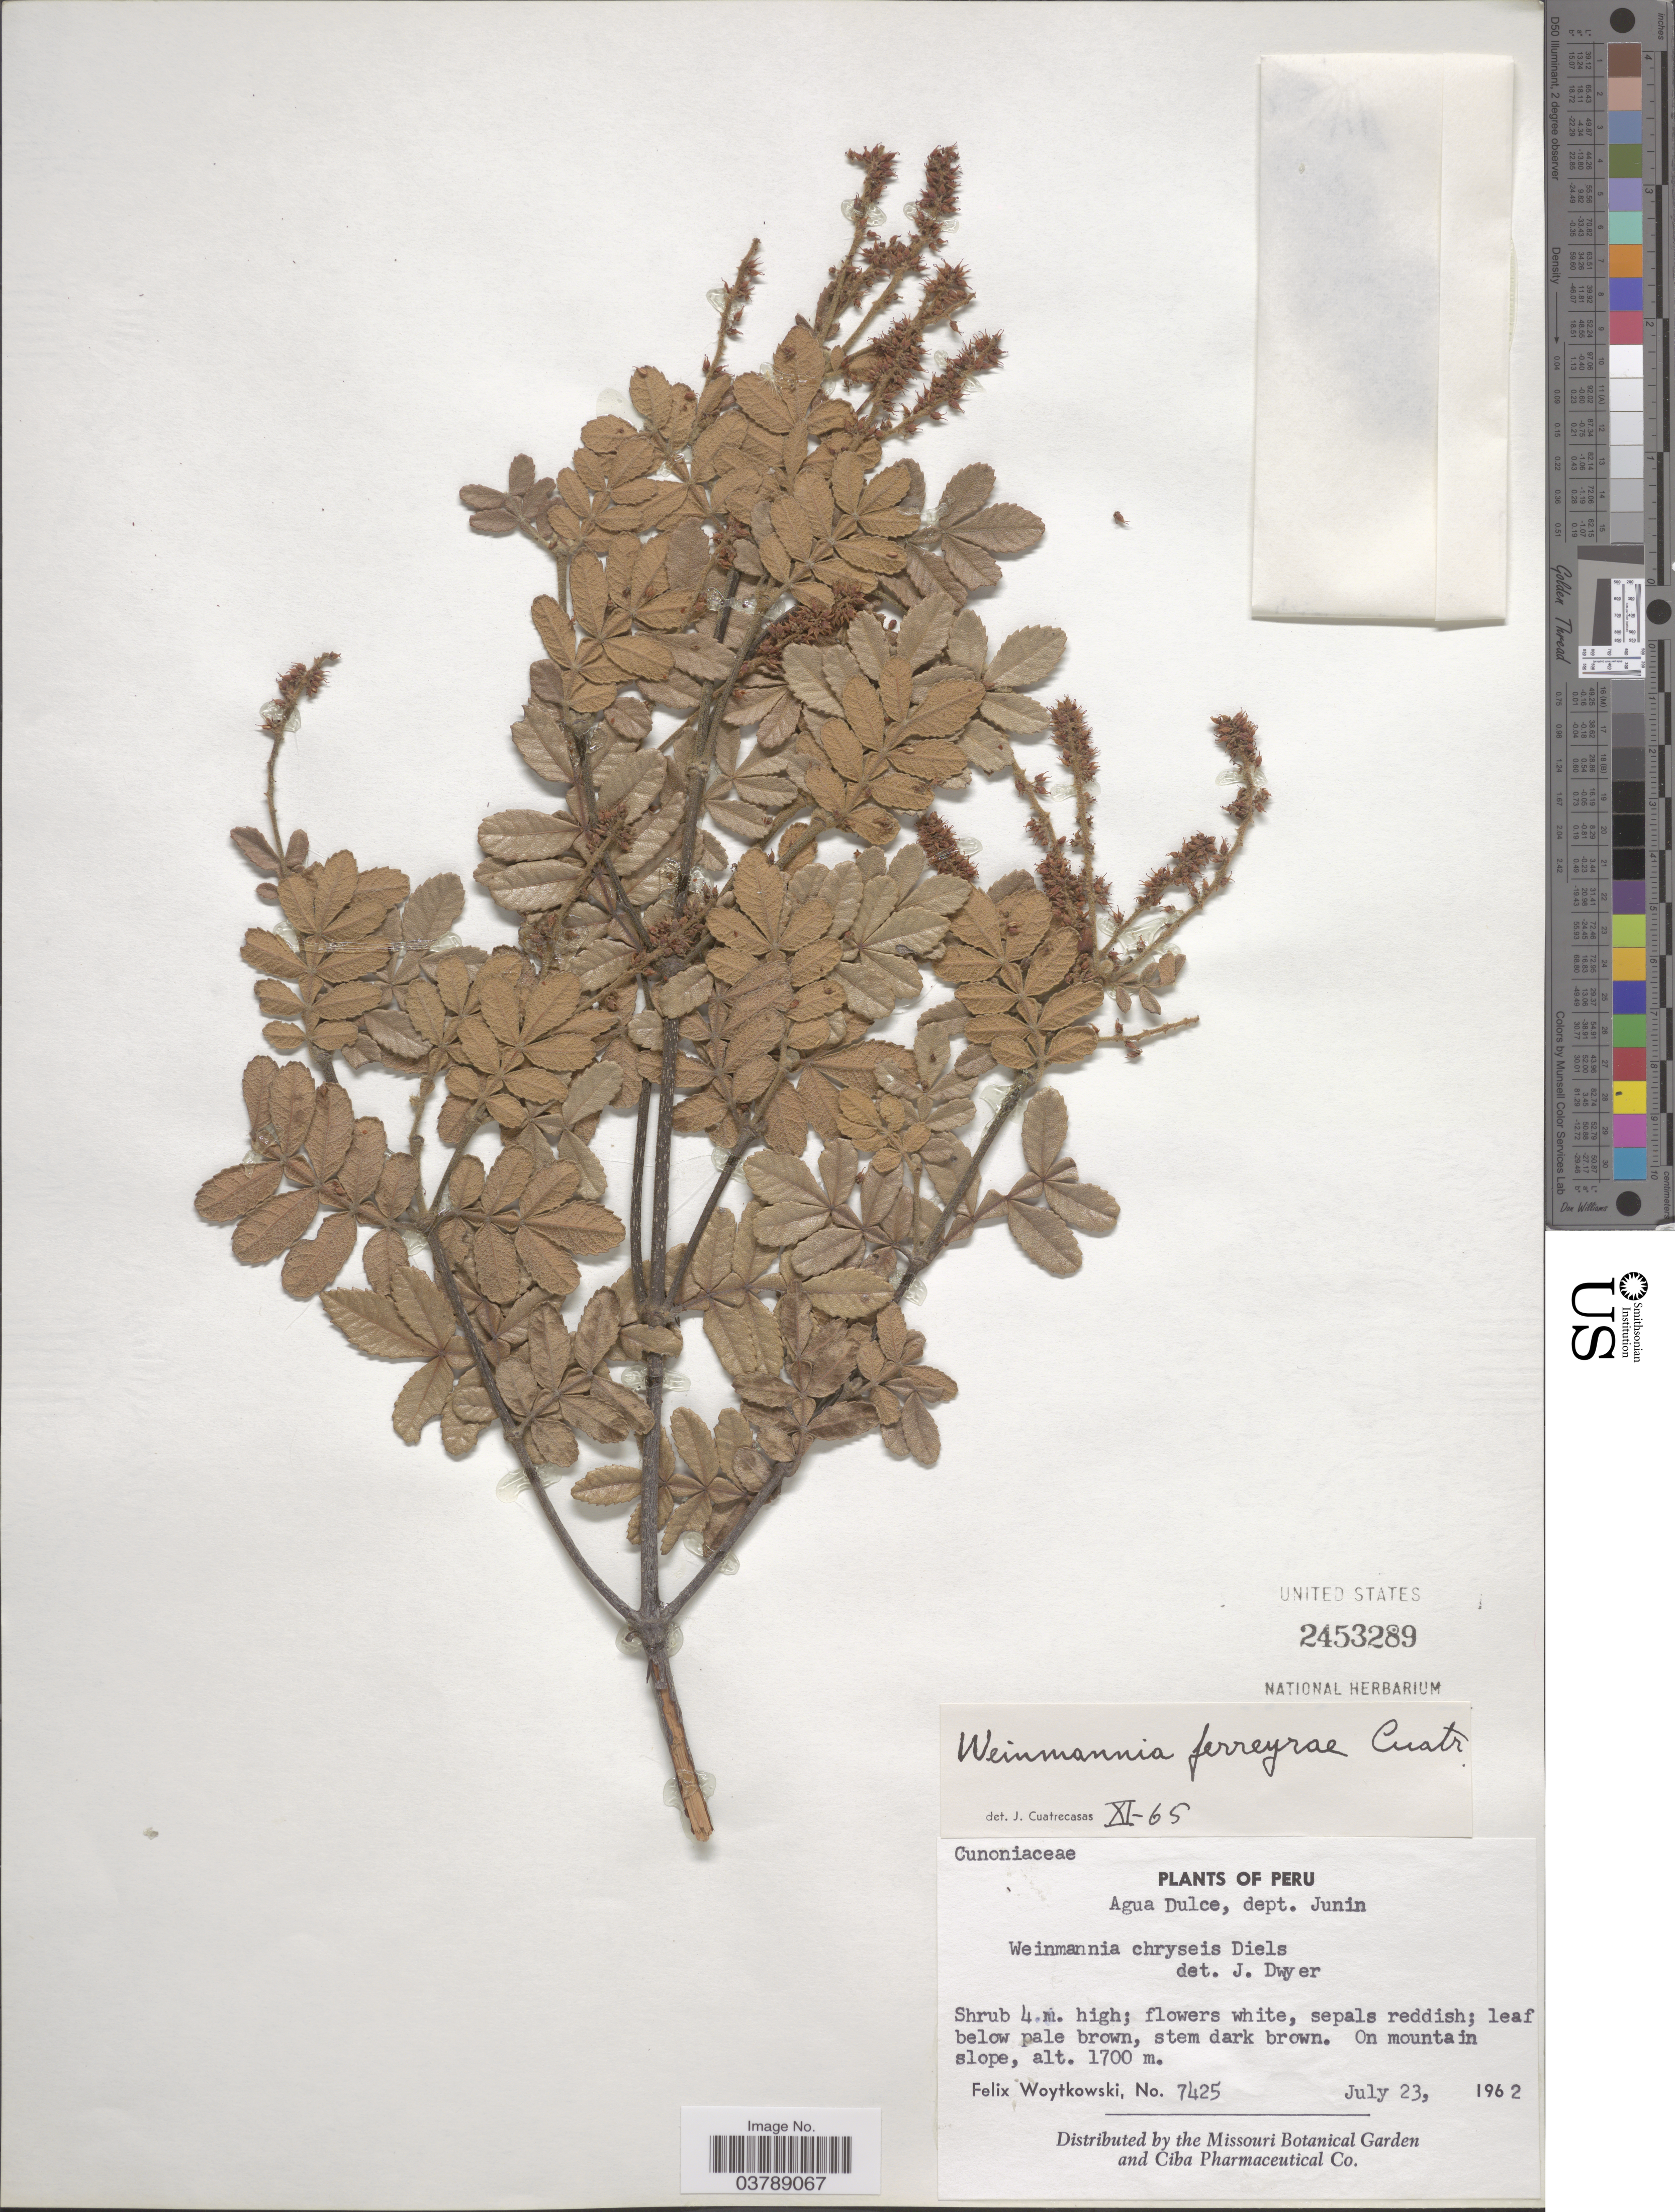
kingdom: Plantae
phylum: Tracheophyta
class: Magnoliopsida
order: Oxalidales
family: Cunoniaceae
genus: Weinmannia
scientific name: Weinmannia ferreyrae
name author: Cuatrec.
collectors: F. Woytkowski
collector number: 7425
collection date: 1962-07-23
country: Peru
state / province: Junín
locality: Agua Dulce, dept. Junin. On mountain slope.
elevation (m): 1700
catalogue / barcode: US 2453289